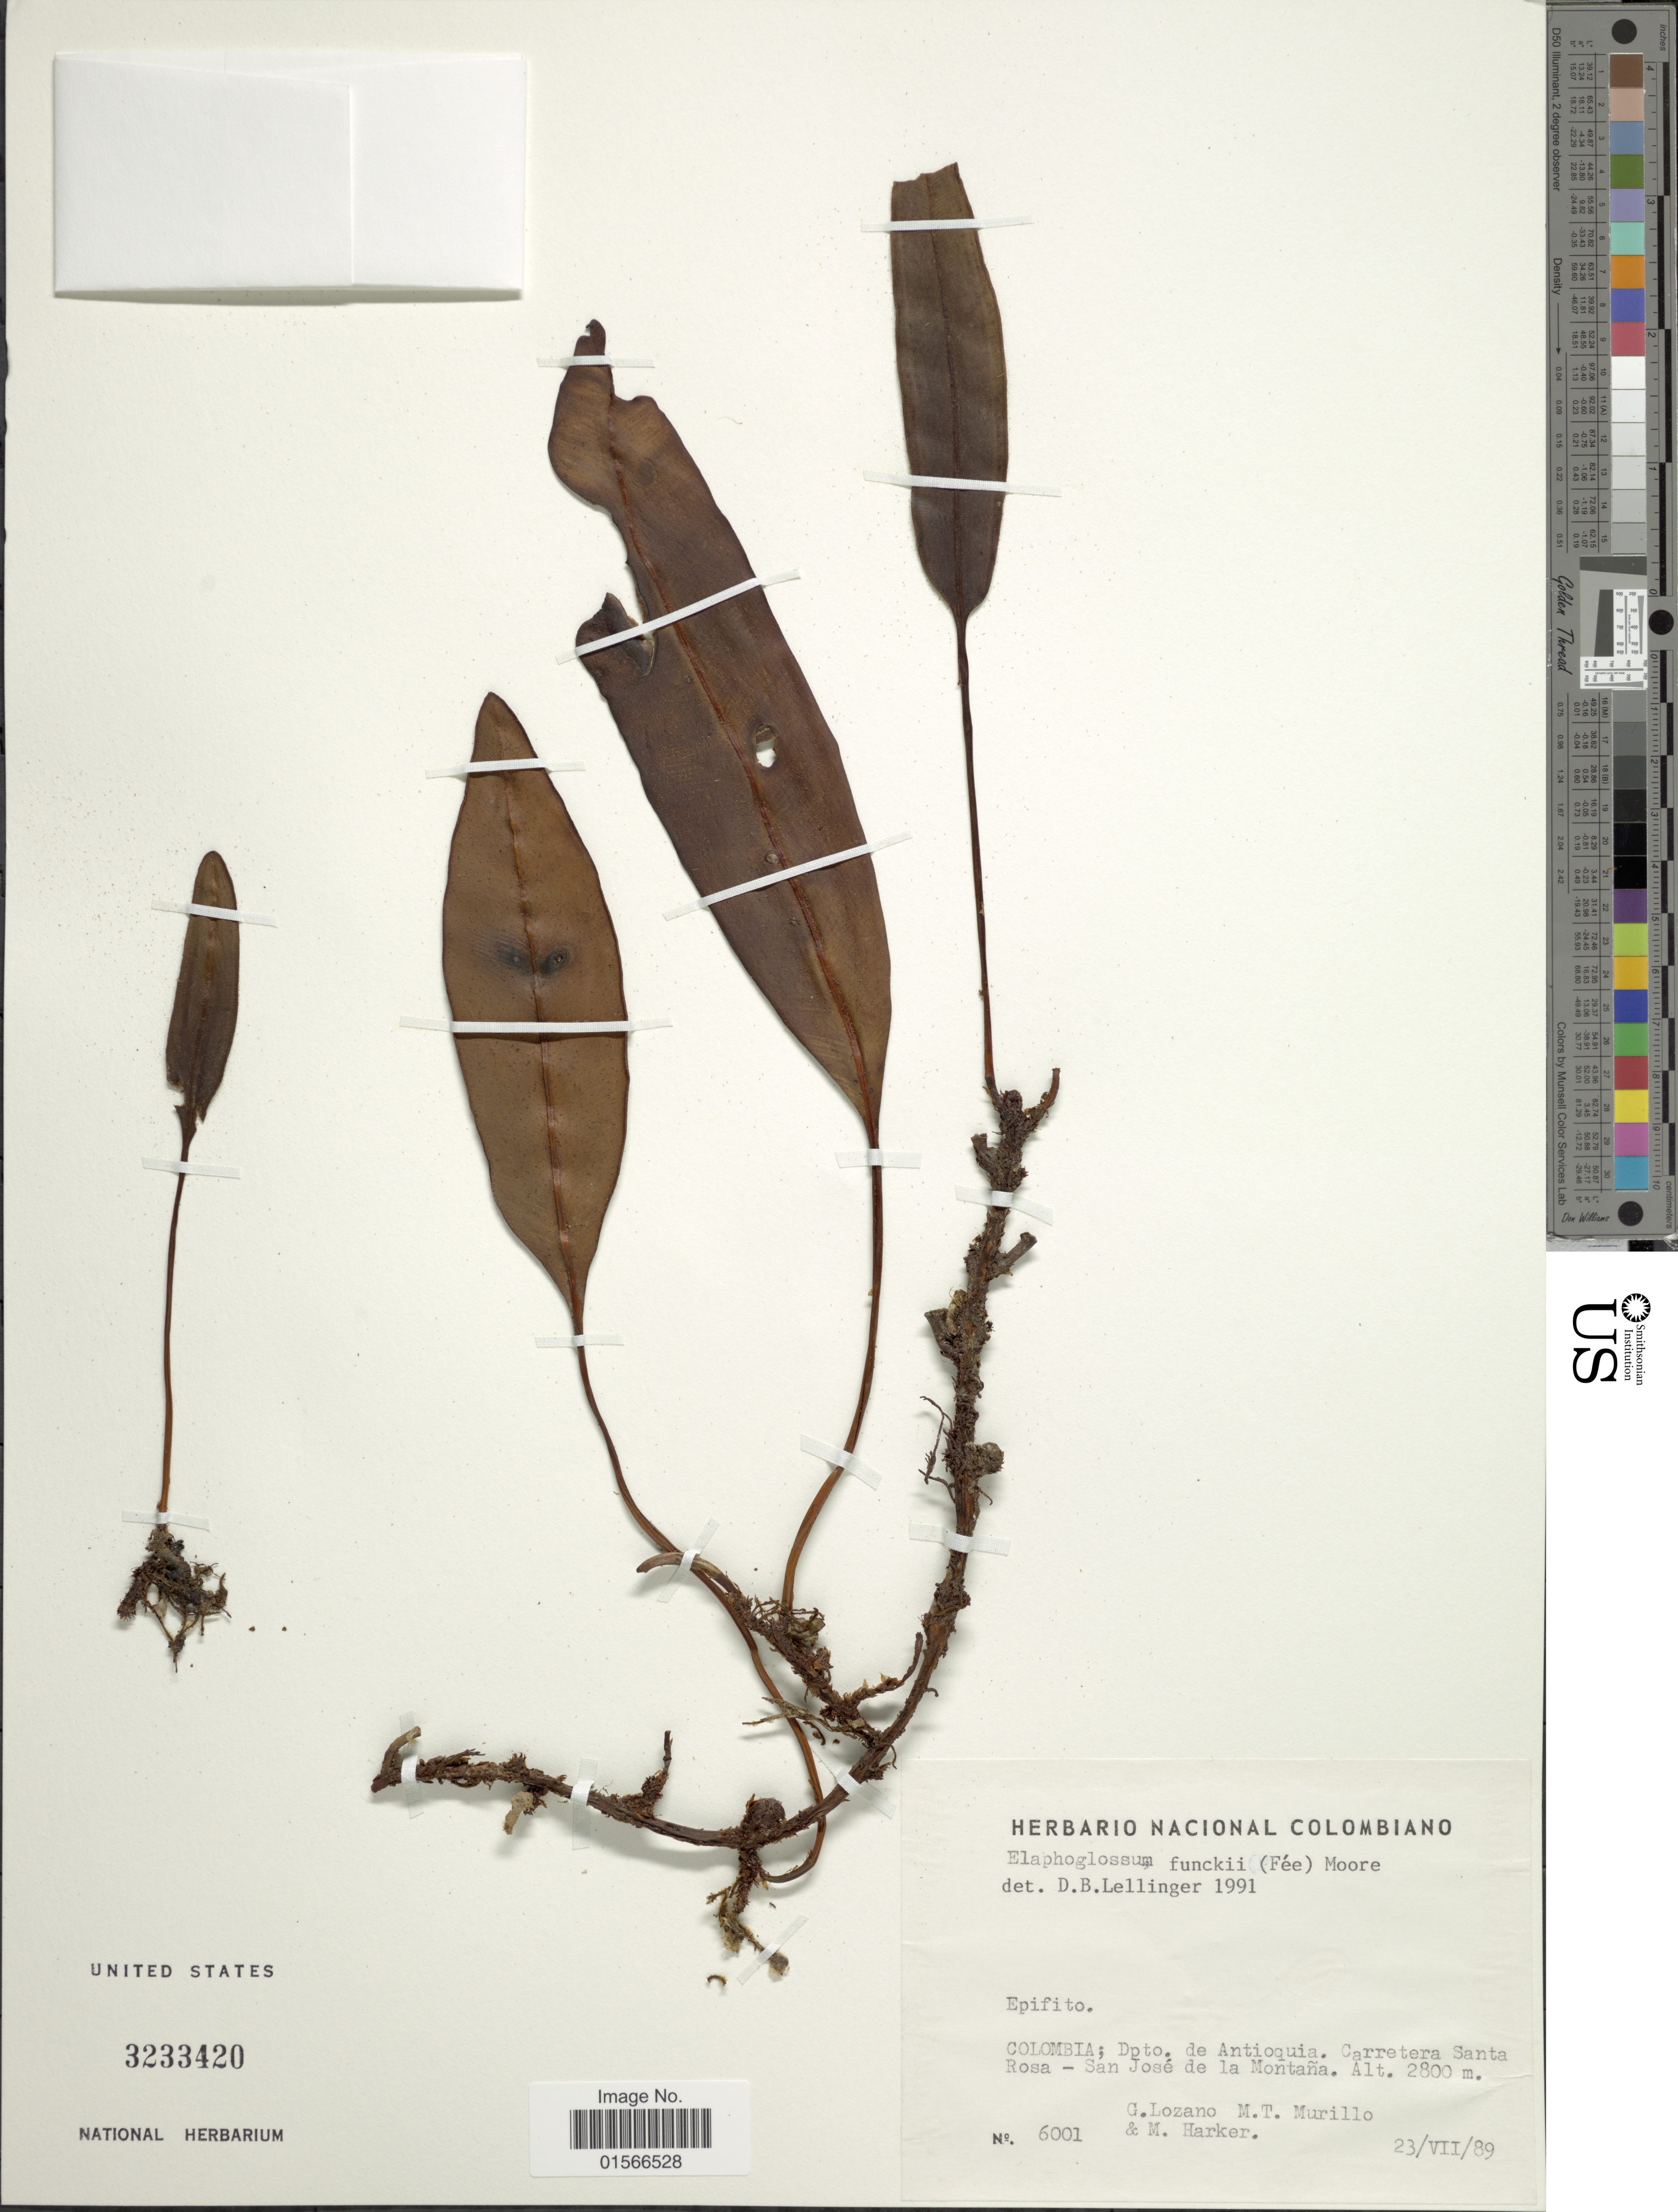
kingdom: Plantae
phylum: Tracheophyta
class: Polypodiopsida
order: Polypodiales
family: Dryopteridaceae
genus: Elaphoglossum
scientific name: Elaphoglossum funckii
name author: (Fée) T. Moore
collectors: G. Lozano-Contreras, M. Murillo & M. Harker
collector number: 6001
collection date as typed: Transcribed d/m/y: 23/7/89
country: Colombia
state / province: Antioquia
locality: Dpto. de Antioquia. Carretera Santa Rosa - San José de la Montaña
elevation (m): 2800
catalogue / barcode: US 3233420